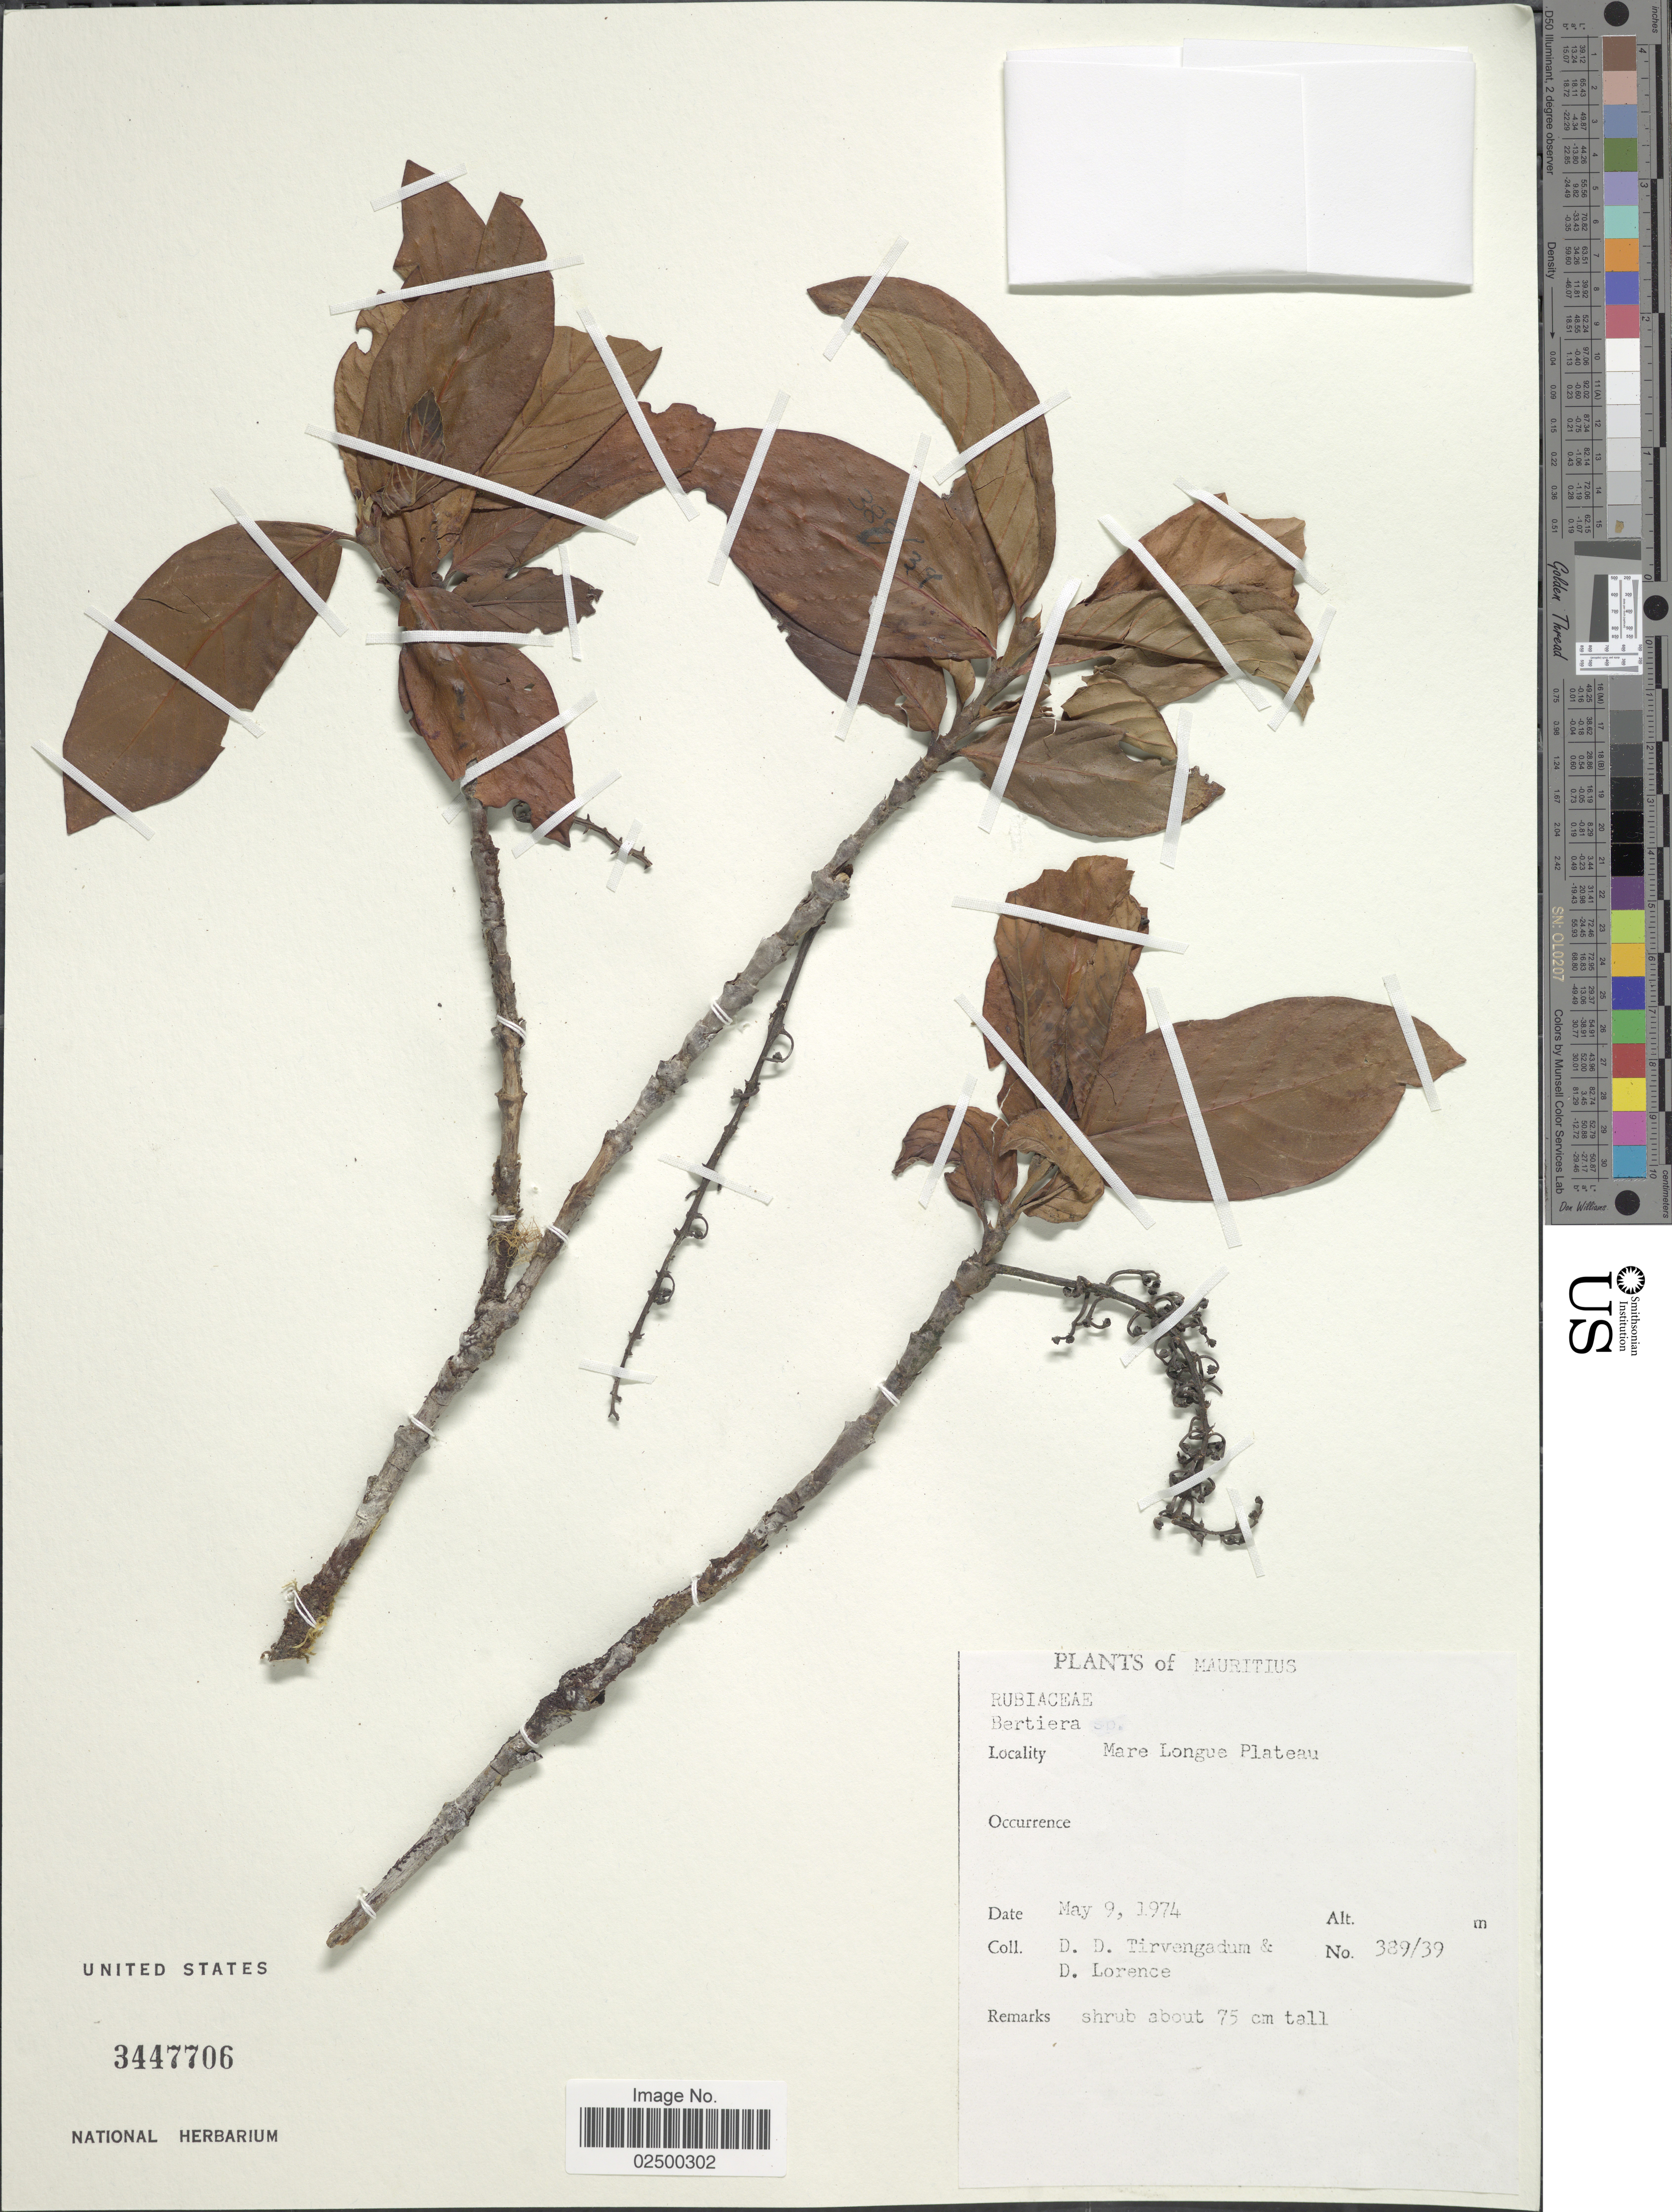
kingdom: Plantae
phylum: Tracheophyta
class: Magnoliopsida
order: Gentianales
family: Rubiaceae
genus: Bertiera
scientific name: Bertiera sp.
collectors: D. Tirvengadum & D. Lorence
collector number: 389/39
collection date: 1974-05-09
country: Mauritius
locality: Mare Longue Plateau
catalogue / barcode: US 3447706